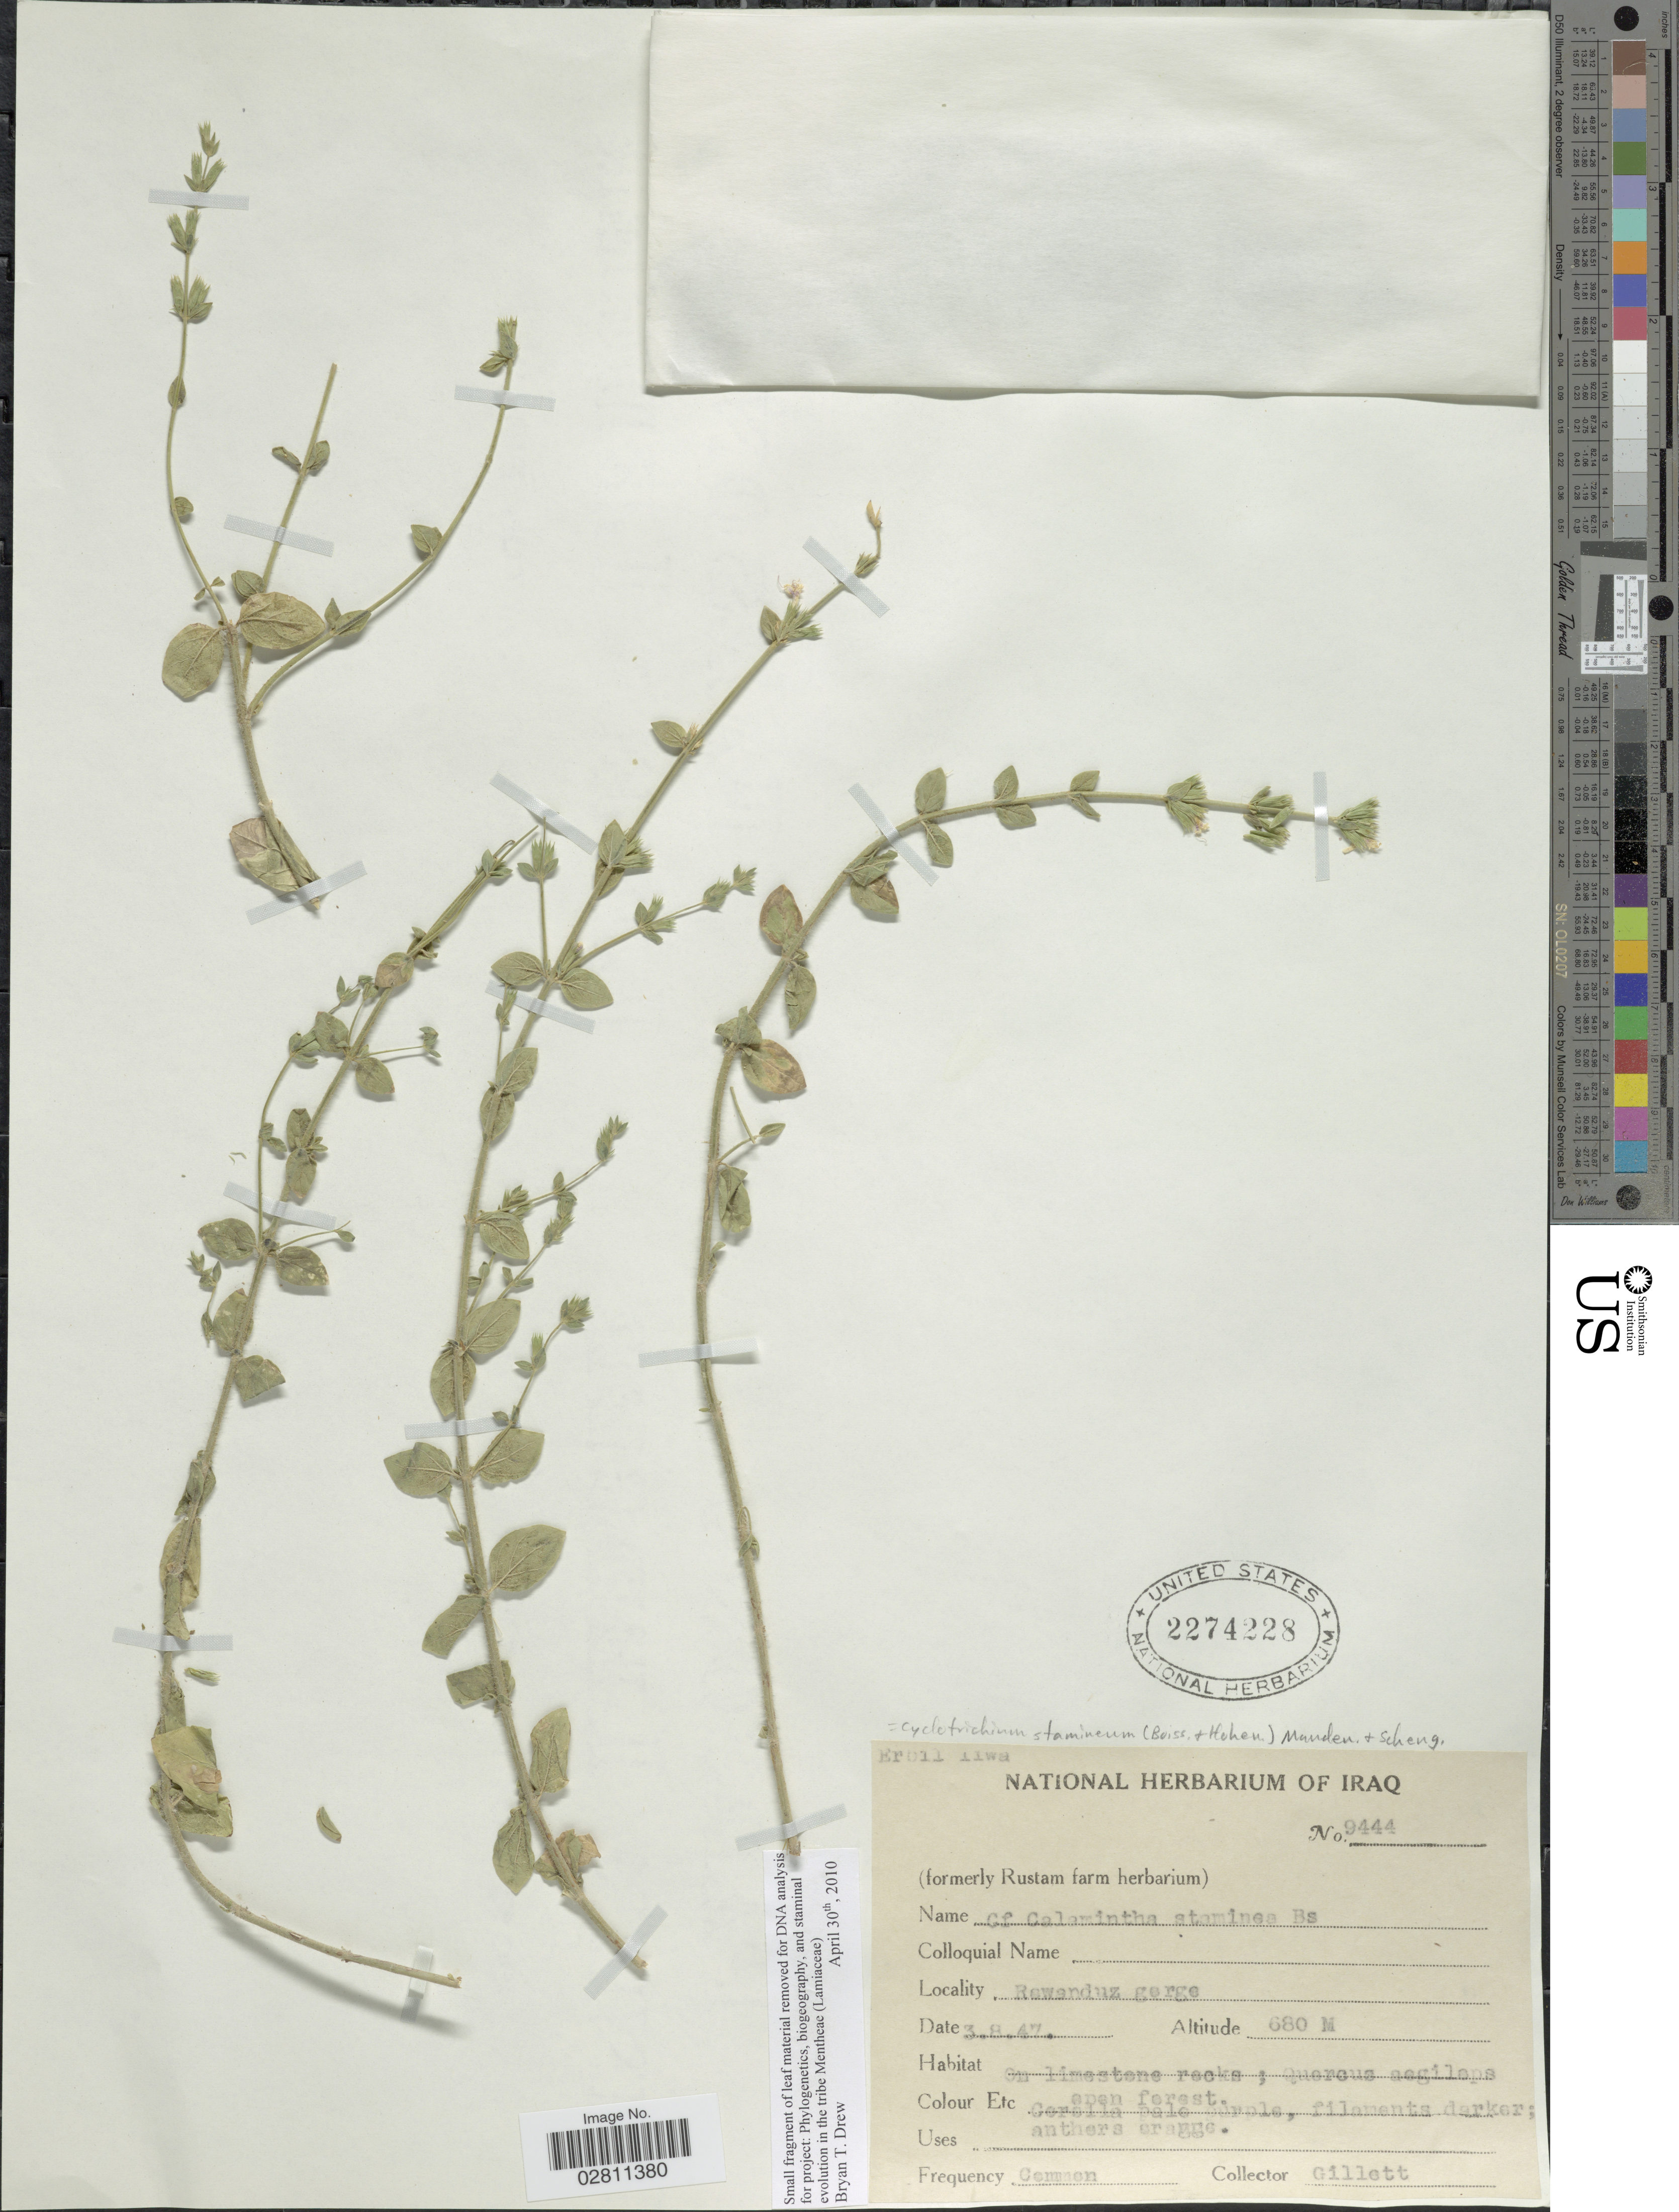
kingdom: Plantae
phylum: Tracheophyta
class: Magnoliopsida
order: Lamiales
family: Lamiaceae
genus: Cyclotrichium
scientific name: Cyclotrichium stamineum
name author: (Boiss. & Hohen.) Manden. & Scheng.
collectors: Gillett, --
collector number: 9444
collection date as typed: Transcribed d/m/y: 3/8/47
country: Iraq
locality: Rewanduz gorge.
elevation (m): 680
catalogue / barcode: US 2274228